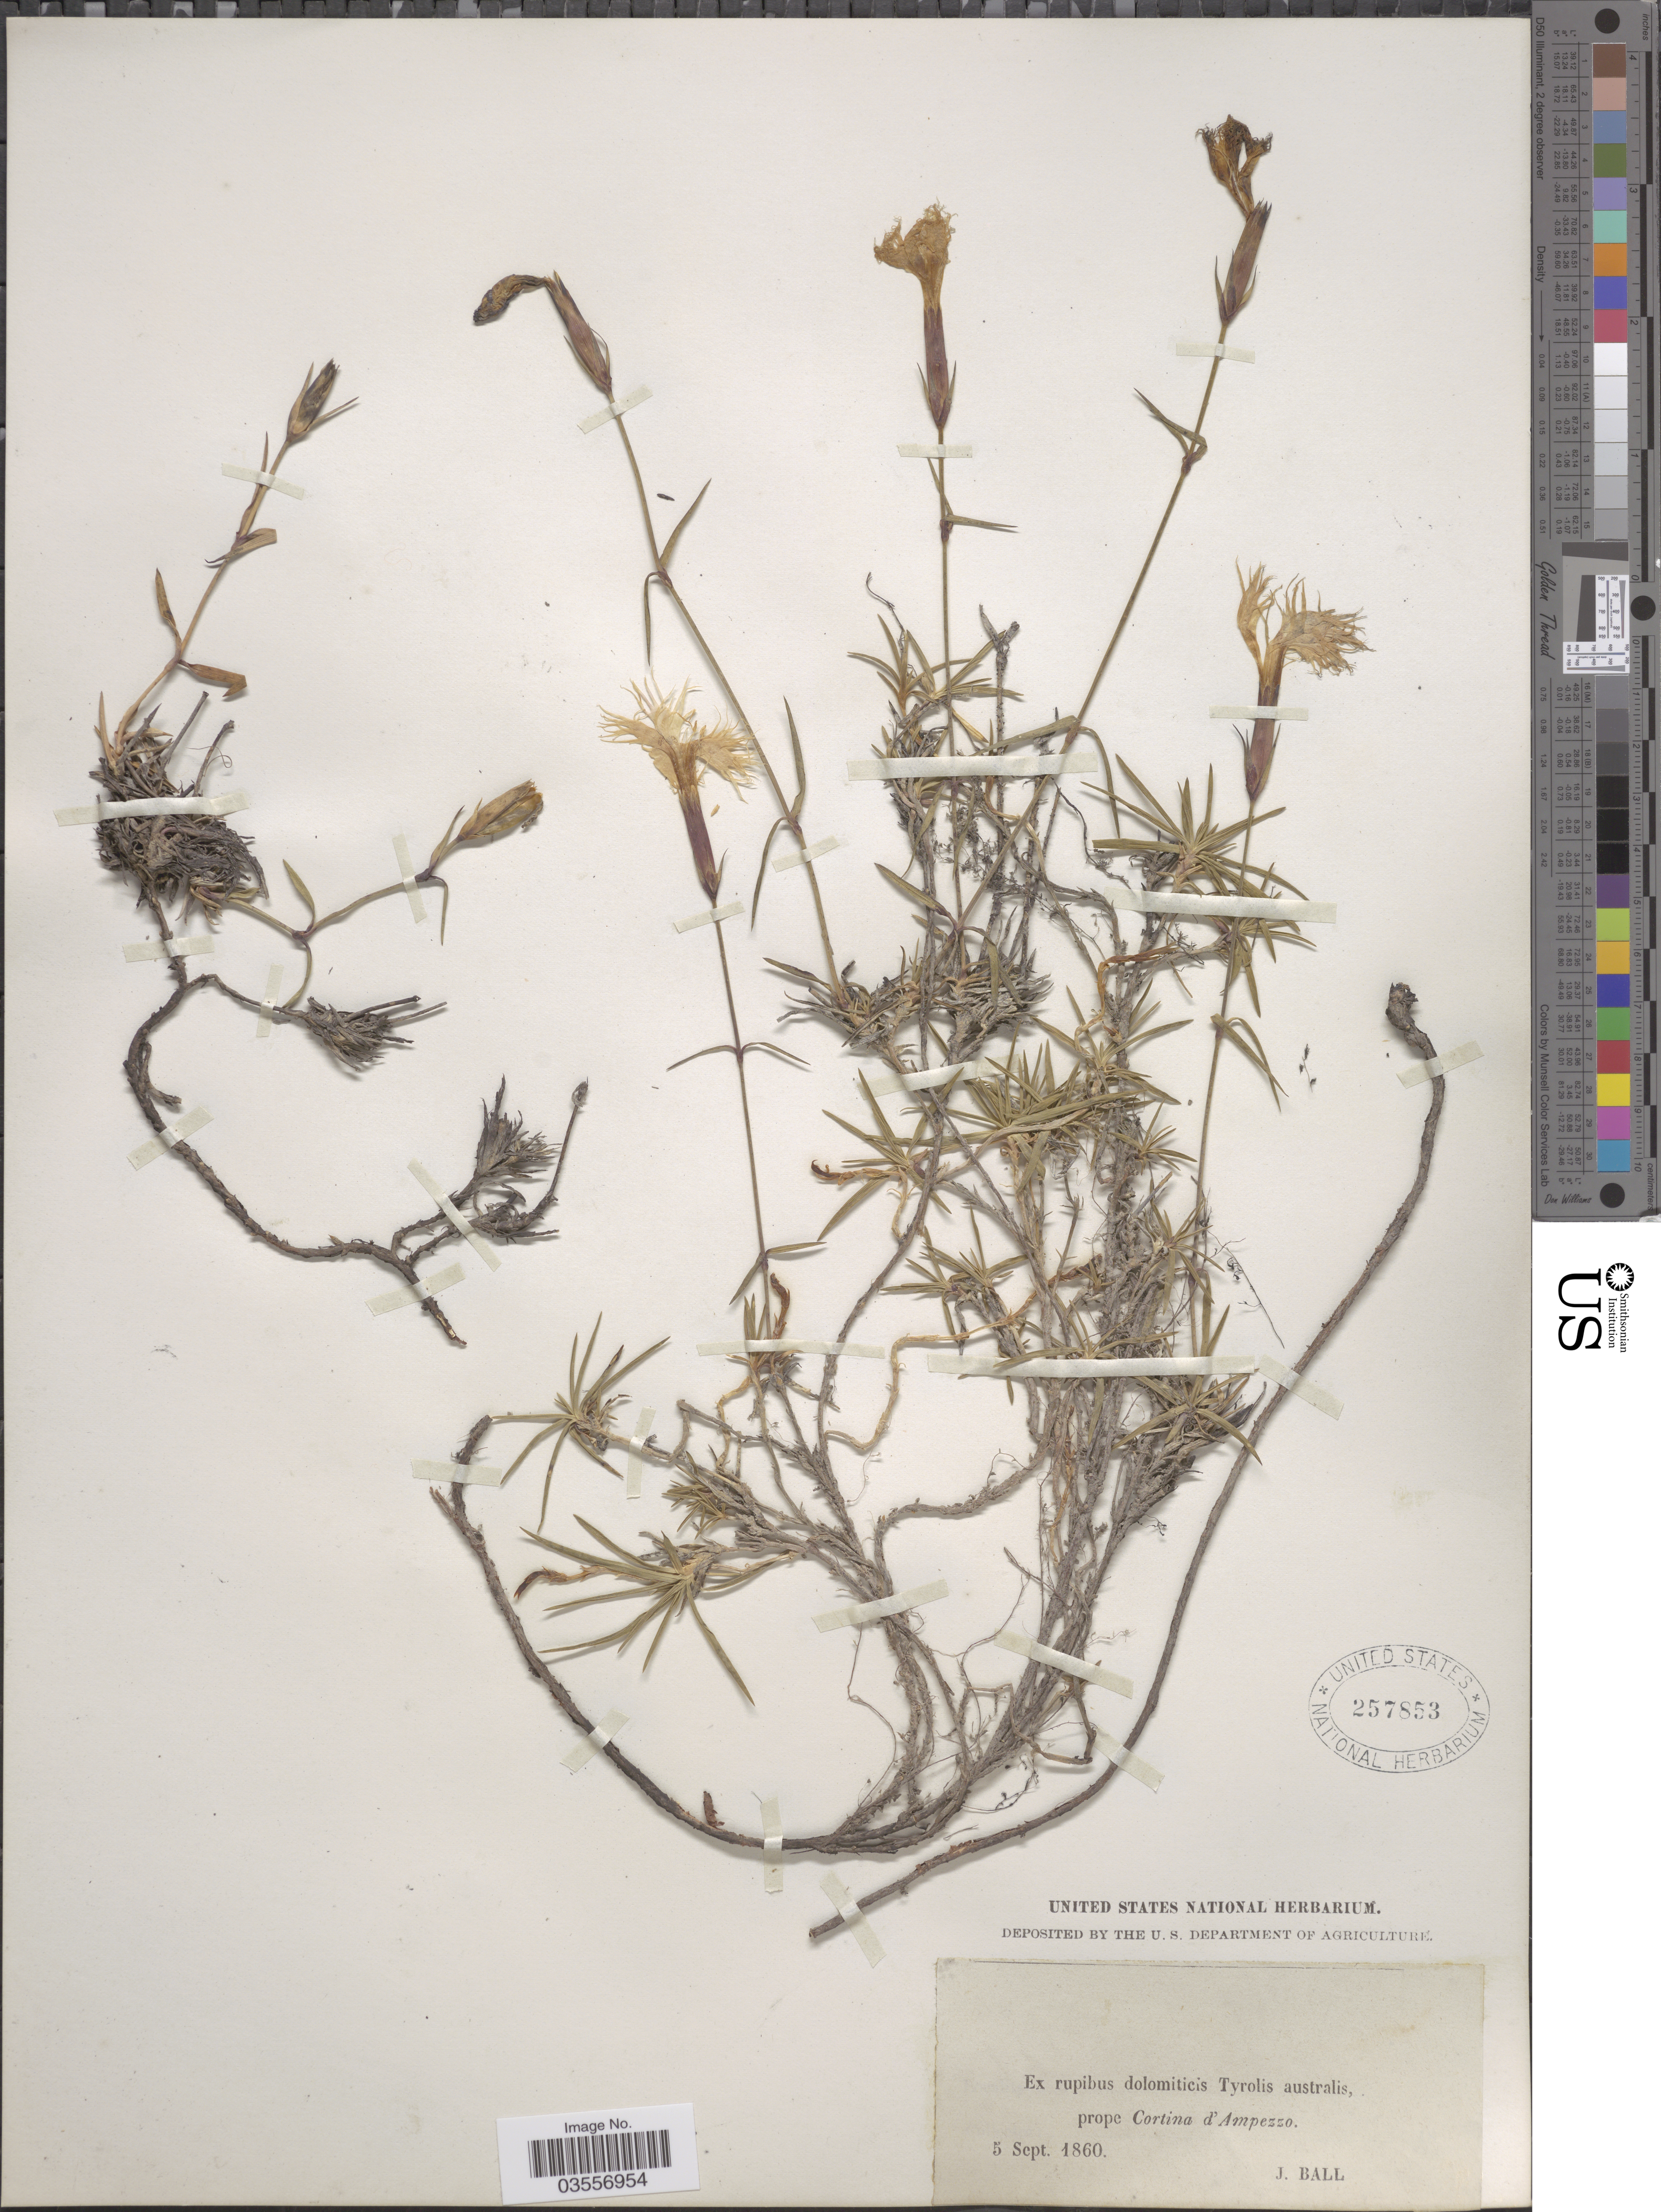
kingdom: Plantae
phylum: Tracheophyta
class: Magnoliopsida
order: Caryophyllales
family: Caryophyllaceae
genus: Dianthus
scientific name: Dianthus sp.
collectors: J. Ball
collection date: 1860-09-05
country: Italy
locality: Ex rupibus dolomiticis Tyrolis australis, prope Cortina d'Ampezzo.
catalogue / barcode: US 227853